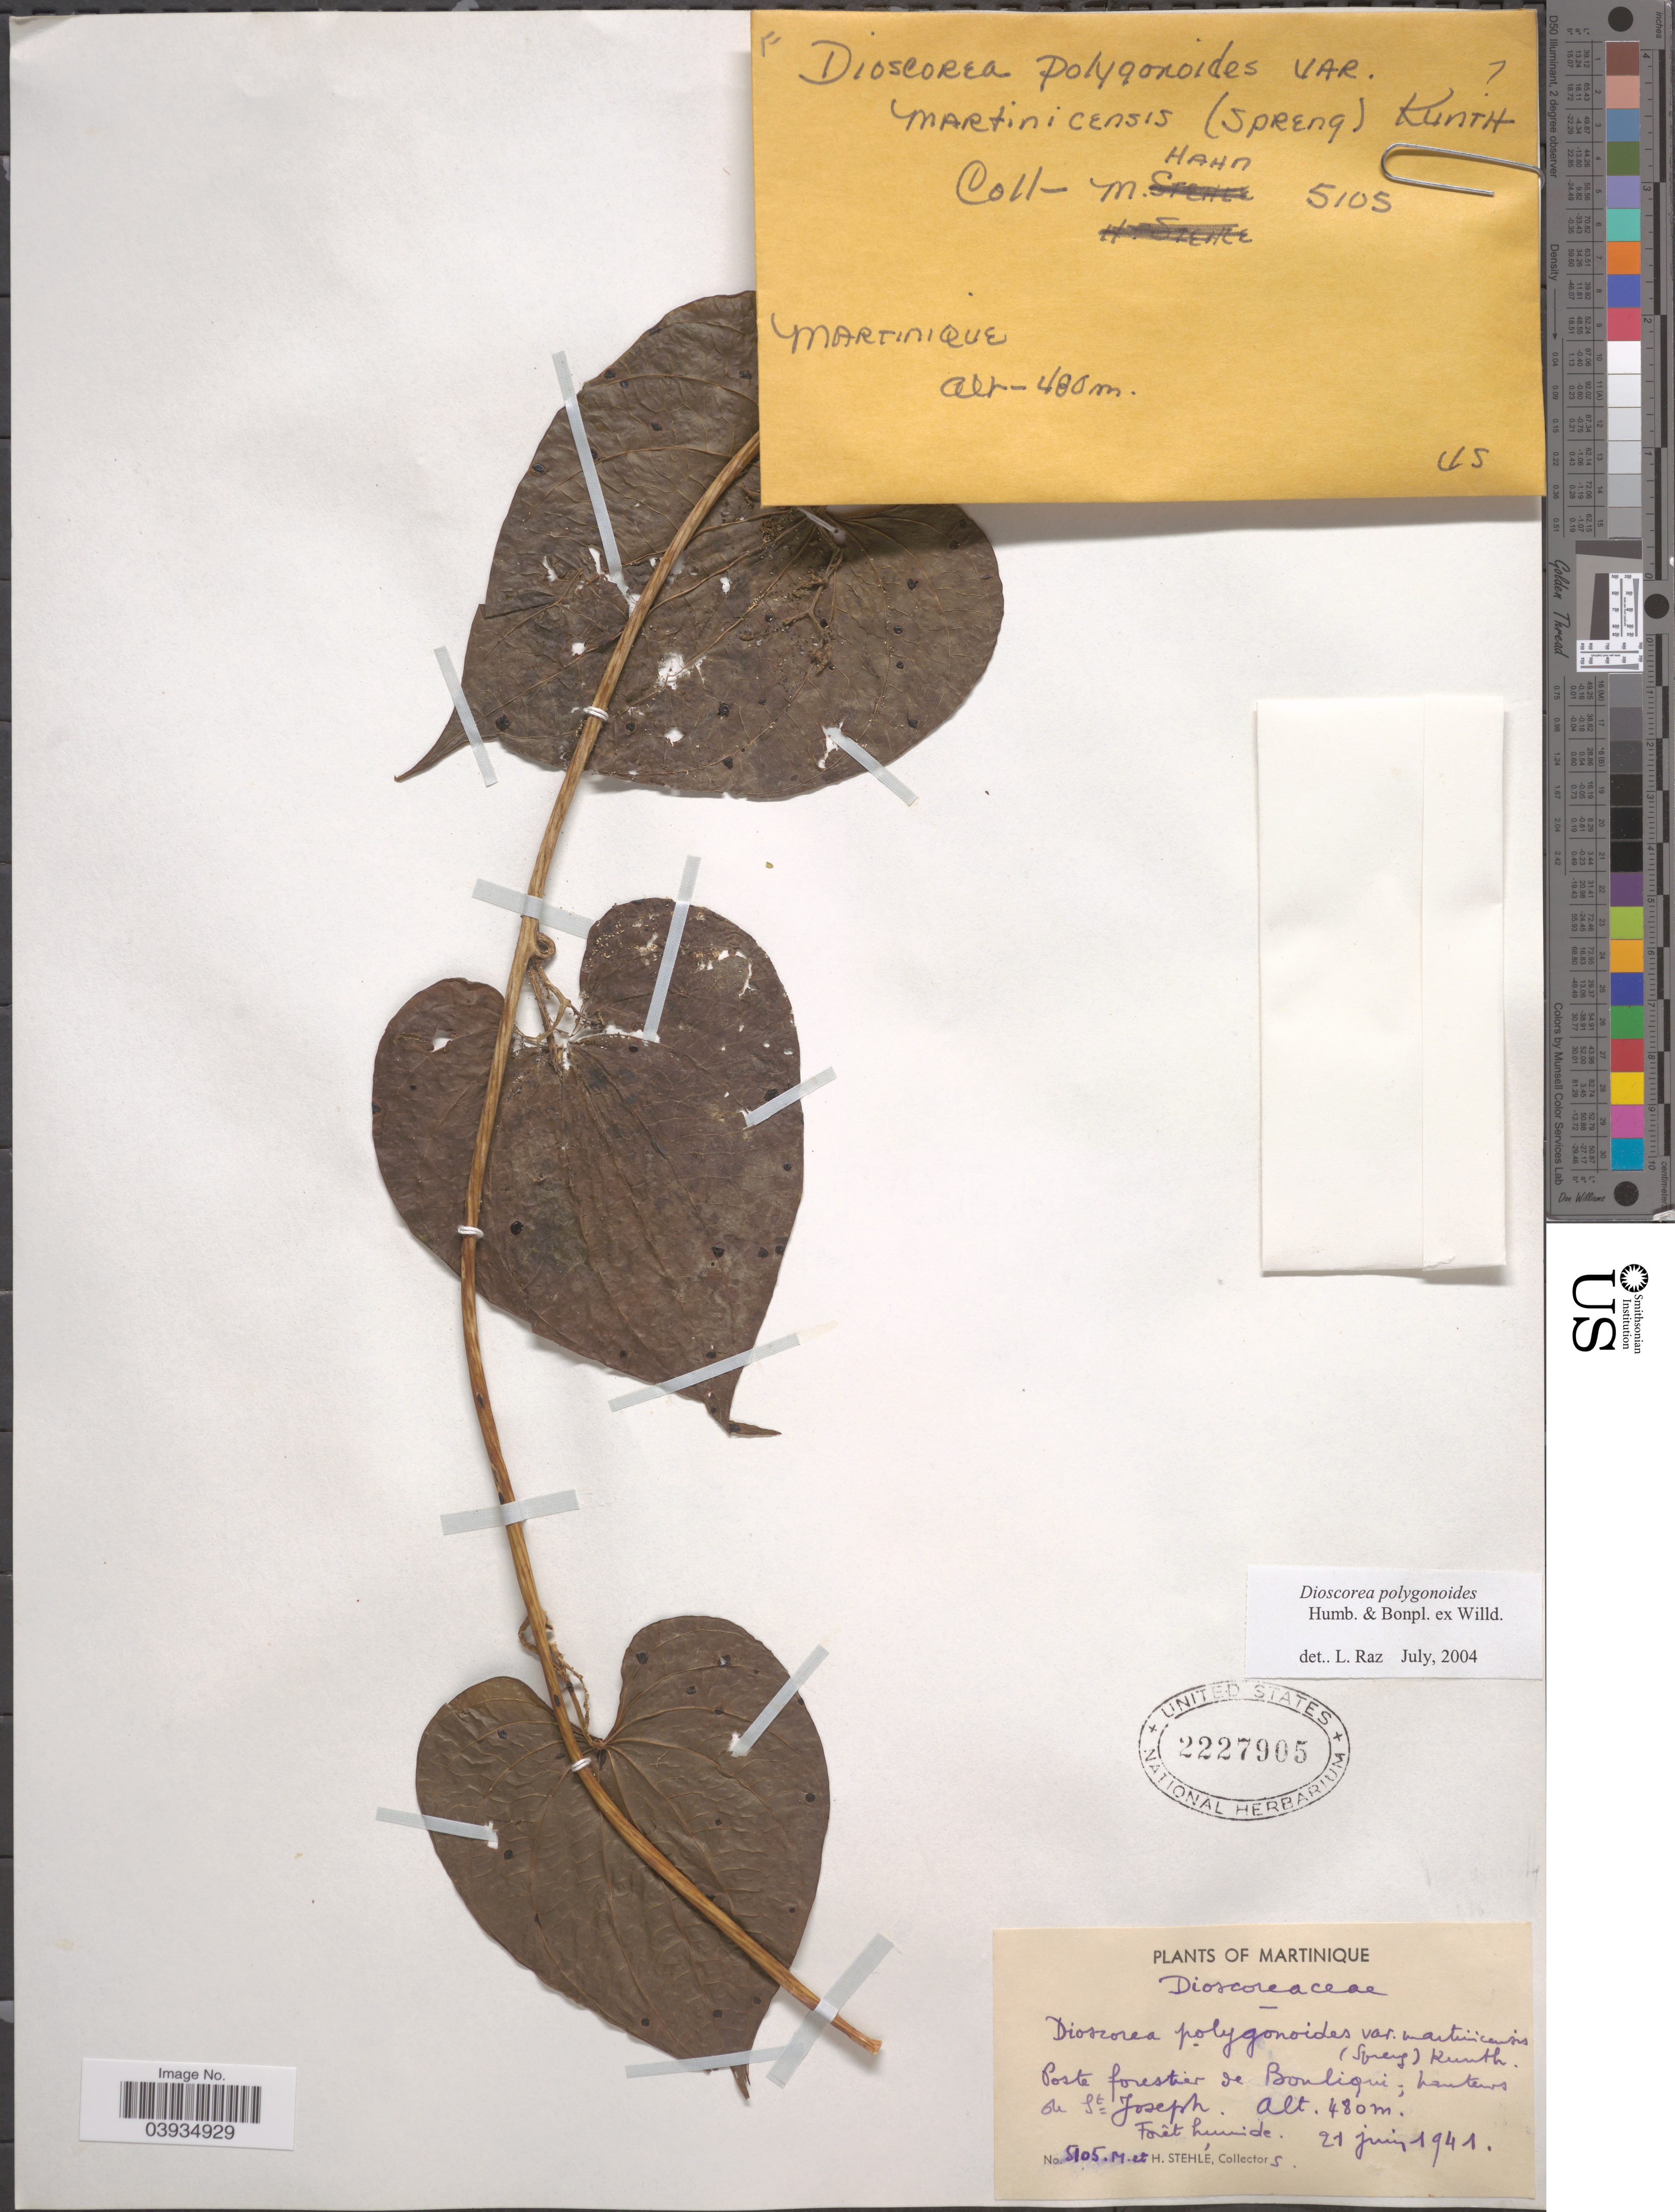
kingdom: Plantae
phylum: Tracheophyta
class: Liliopsida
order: Dioscoreales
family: Dioscoreaceae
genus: Dioscorea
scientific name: Dioscorea polygonoides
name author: Humb. & Bonpl. ex Willd.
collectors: H. Stehlé & M. Stehlé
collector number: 5105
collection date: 1941-06-21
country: Martinique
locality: Poste forestier de Bouliqui; hanteurs de St. Josephs.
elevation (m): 480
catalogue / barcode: US 2227905